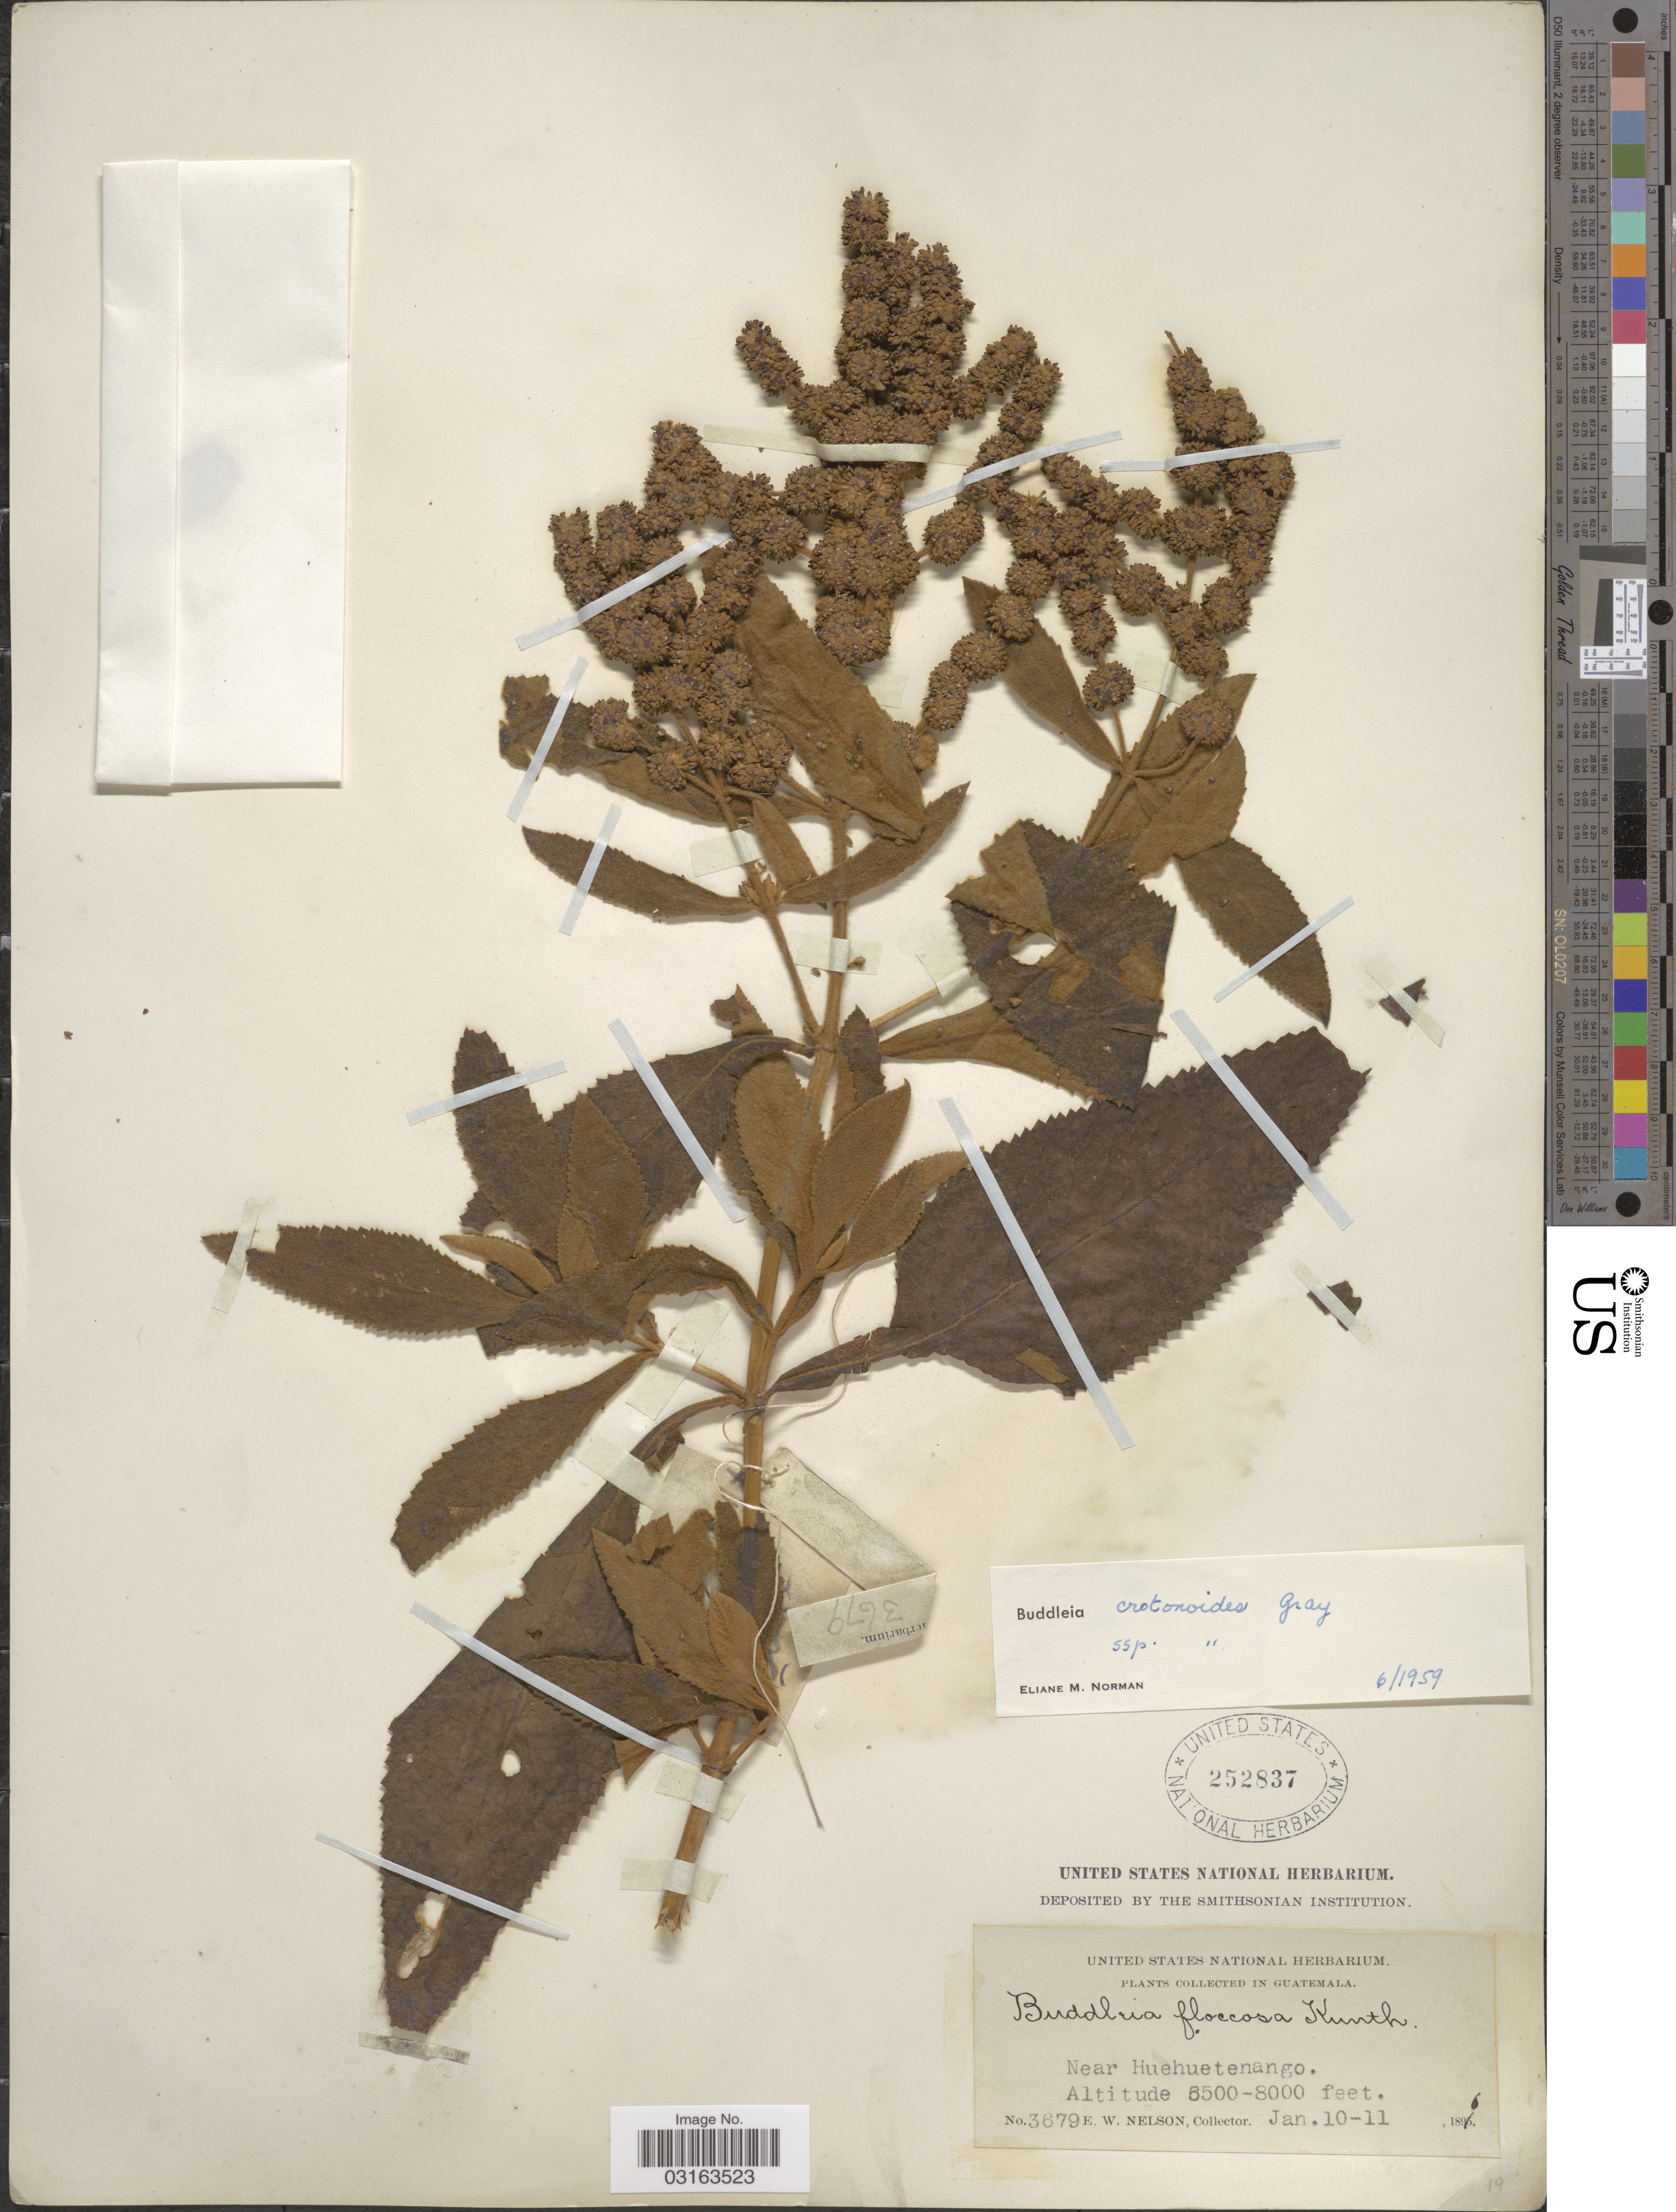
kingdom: Plantae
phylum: Tracheophyta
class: Magnoliopsida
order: Lamiales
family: Scrophulariaceae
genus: Buddleja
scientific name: Buddleja crotonoides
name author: A. Gray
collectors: E. W. Nelson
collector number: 3679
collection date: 1896-01-10/1896-01-11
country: Guatemala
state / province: Huehuetenango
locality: Near Huehuetenango.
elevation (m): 1981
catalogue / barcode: US 252837